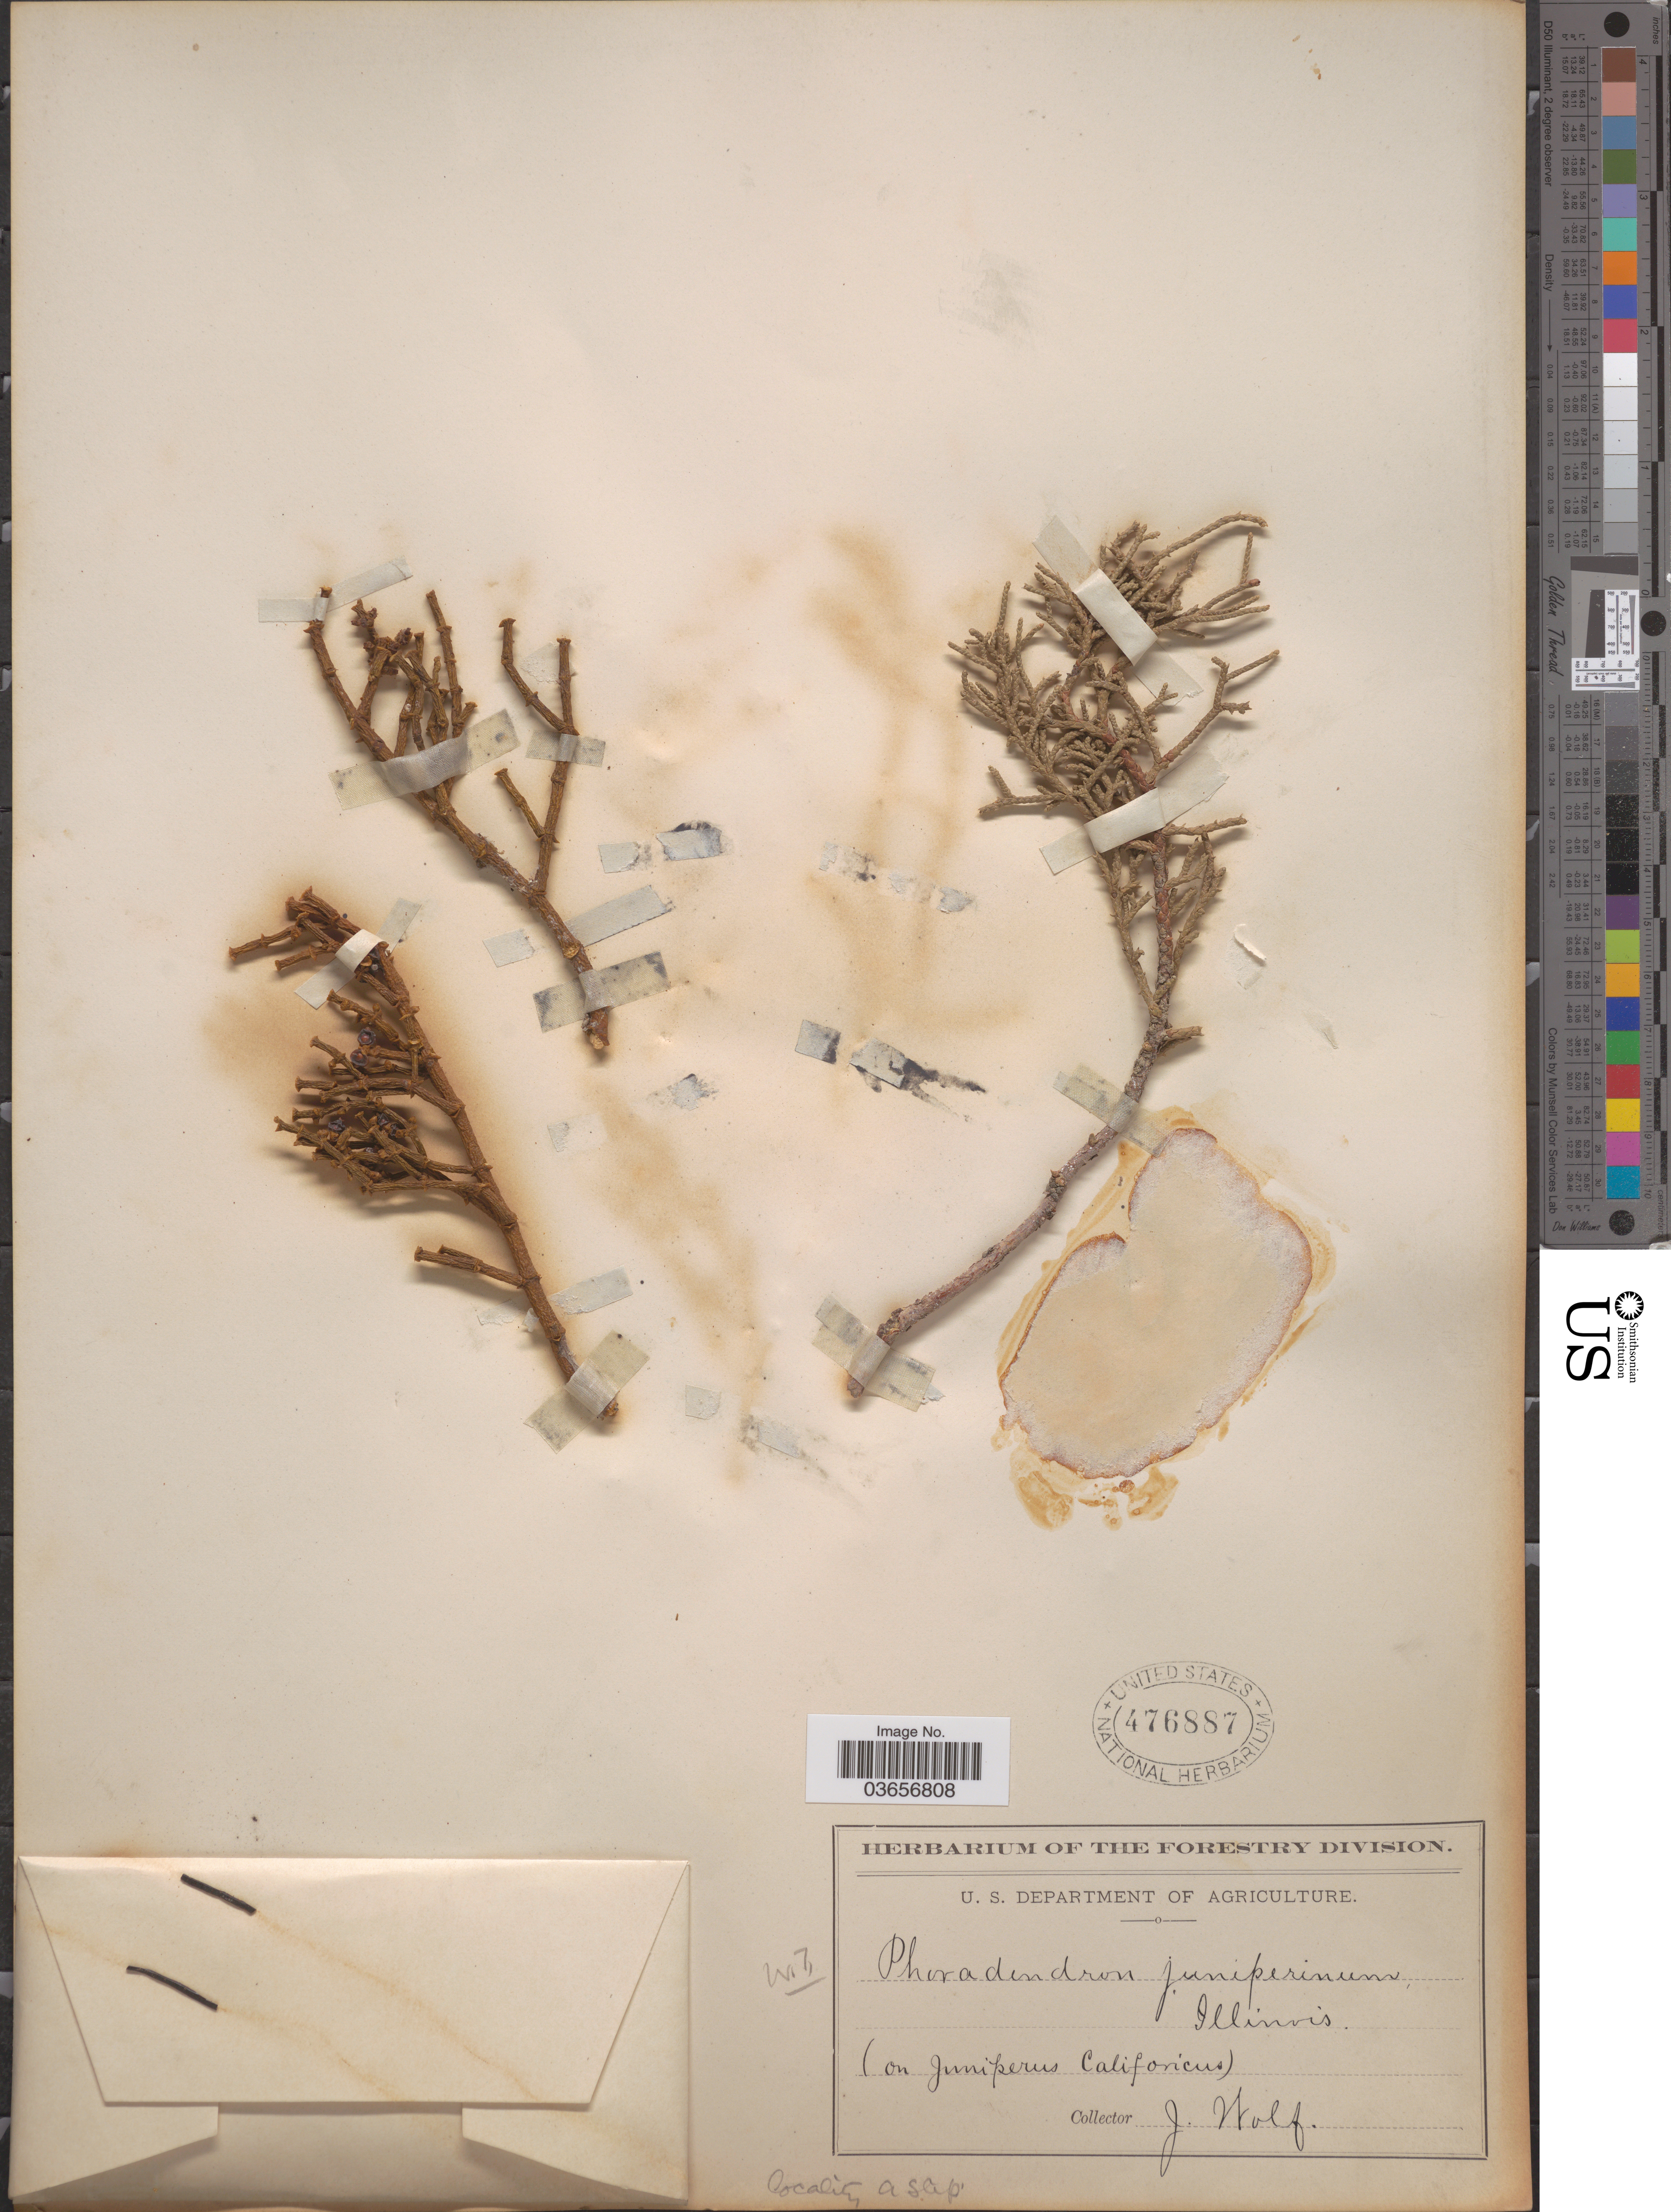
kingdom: Plantae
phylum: Tracheophyta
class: Magnoliopsida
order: Santalales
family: Viscaceae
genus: Phoradendron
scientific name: Phoradendron juniperinum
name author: Engelm. ex A. Gray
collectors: J. Wolf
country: United States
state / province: Illinois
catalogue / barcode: US 476887